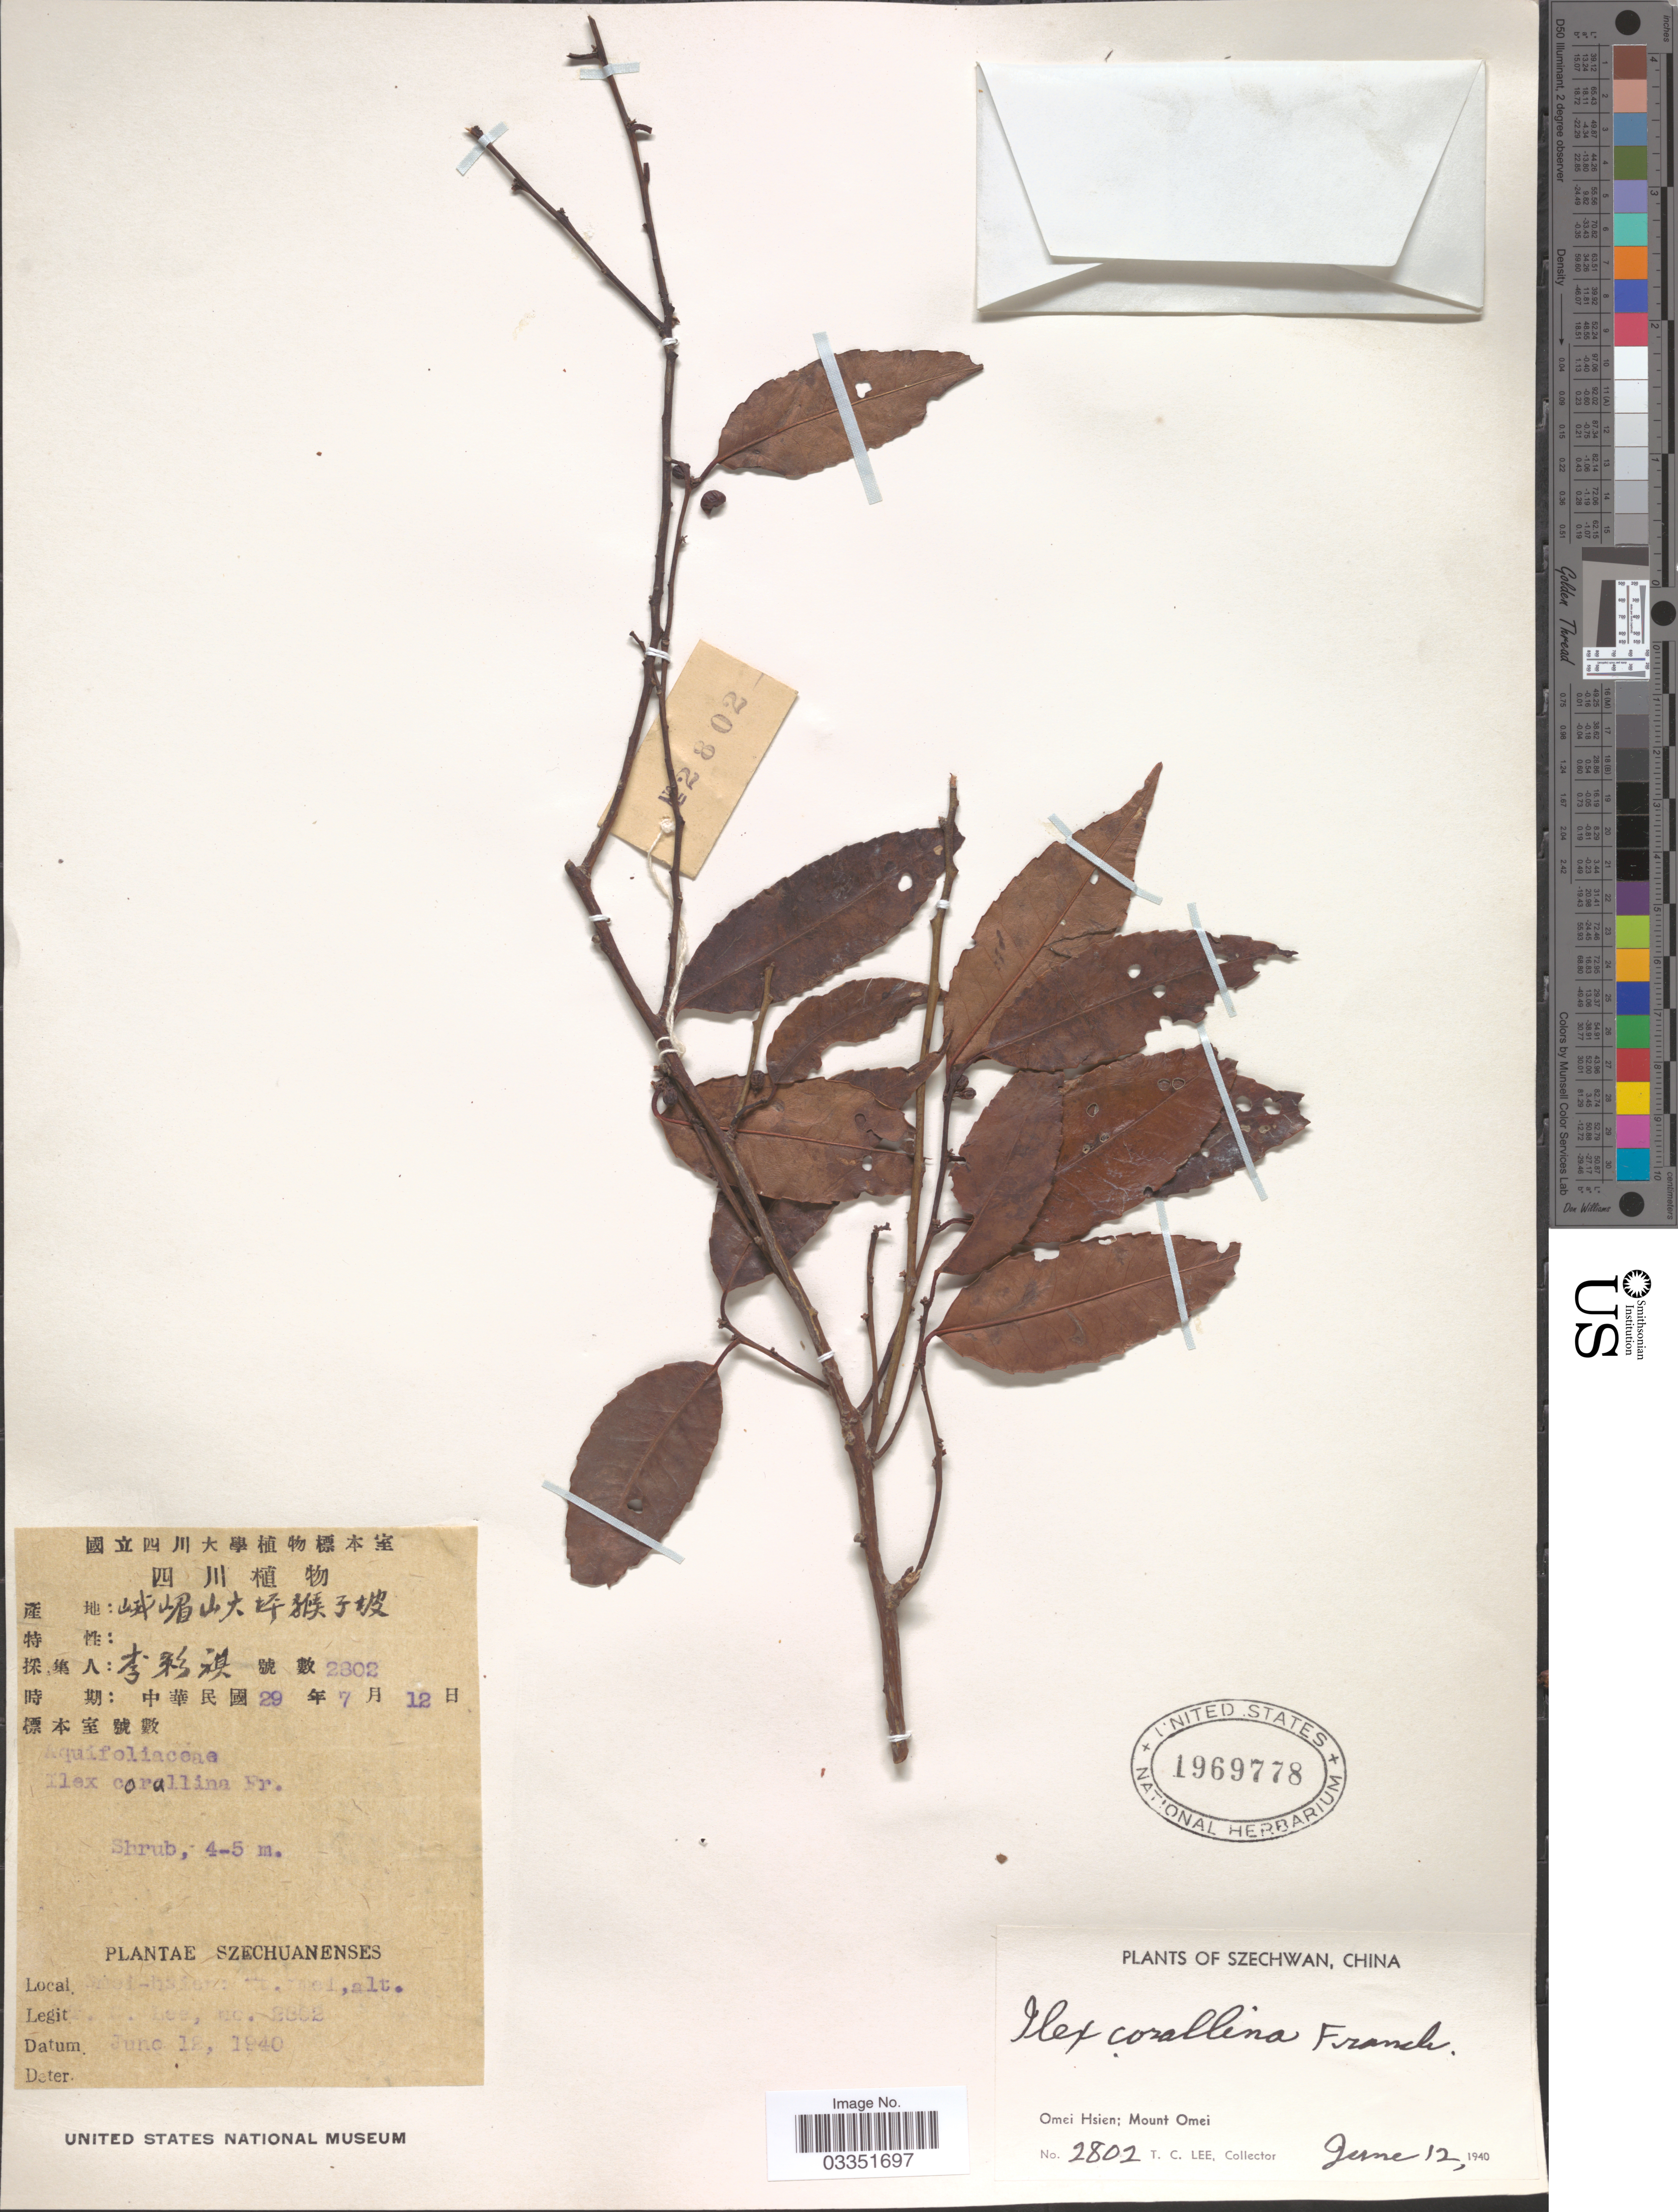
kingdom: Plantae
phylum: Tracheophyta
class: Magnoliopsida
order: Aquifoliales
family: Aquifoliaceae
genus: Ilex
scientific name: Ilex corallina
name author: Franch.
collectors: T. Lee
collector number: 2802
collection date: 1940-06-12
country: China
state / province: Sichuan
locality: Szechwan. Omei Hsien; Mount Omei.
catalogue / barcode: US 1969778